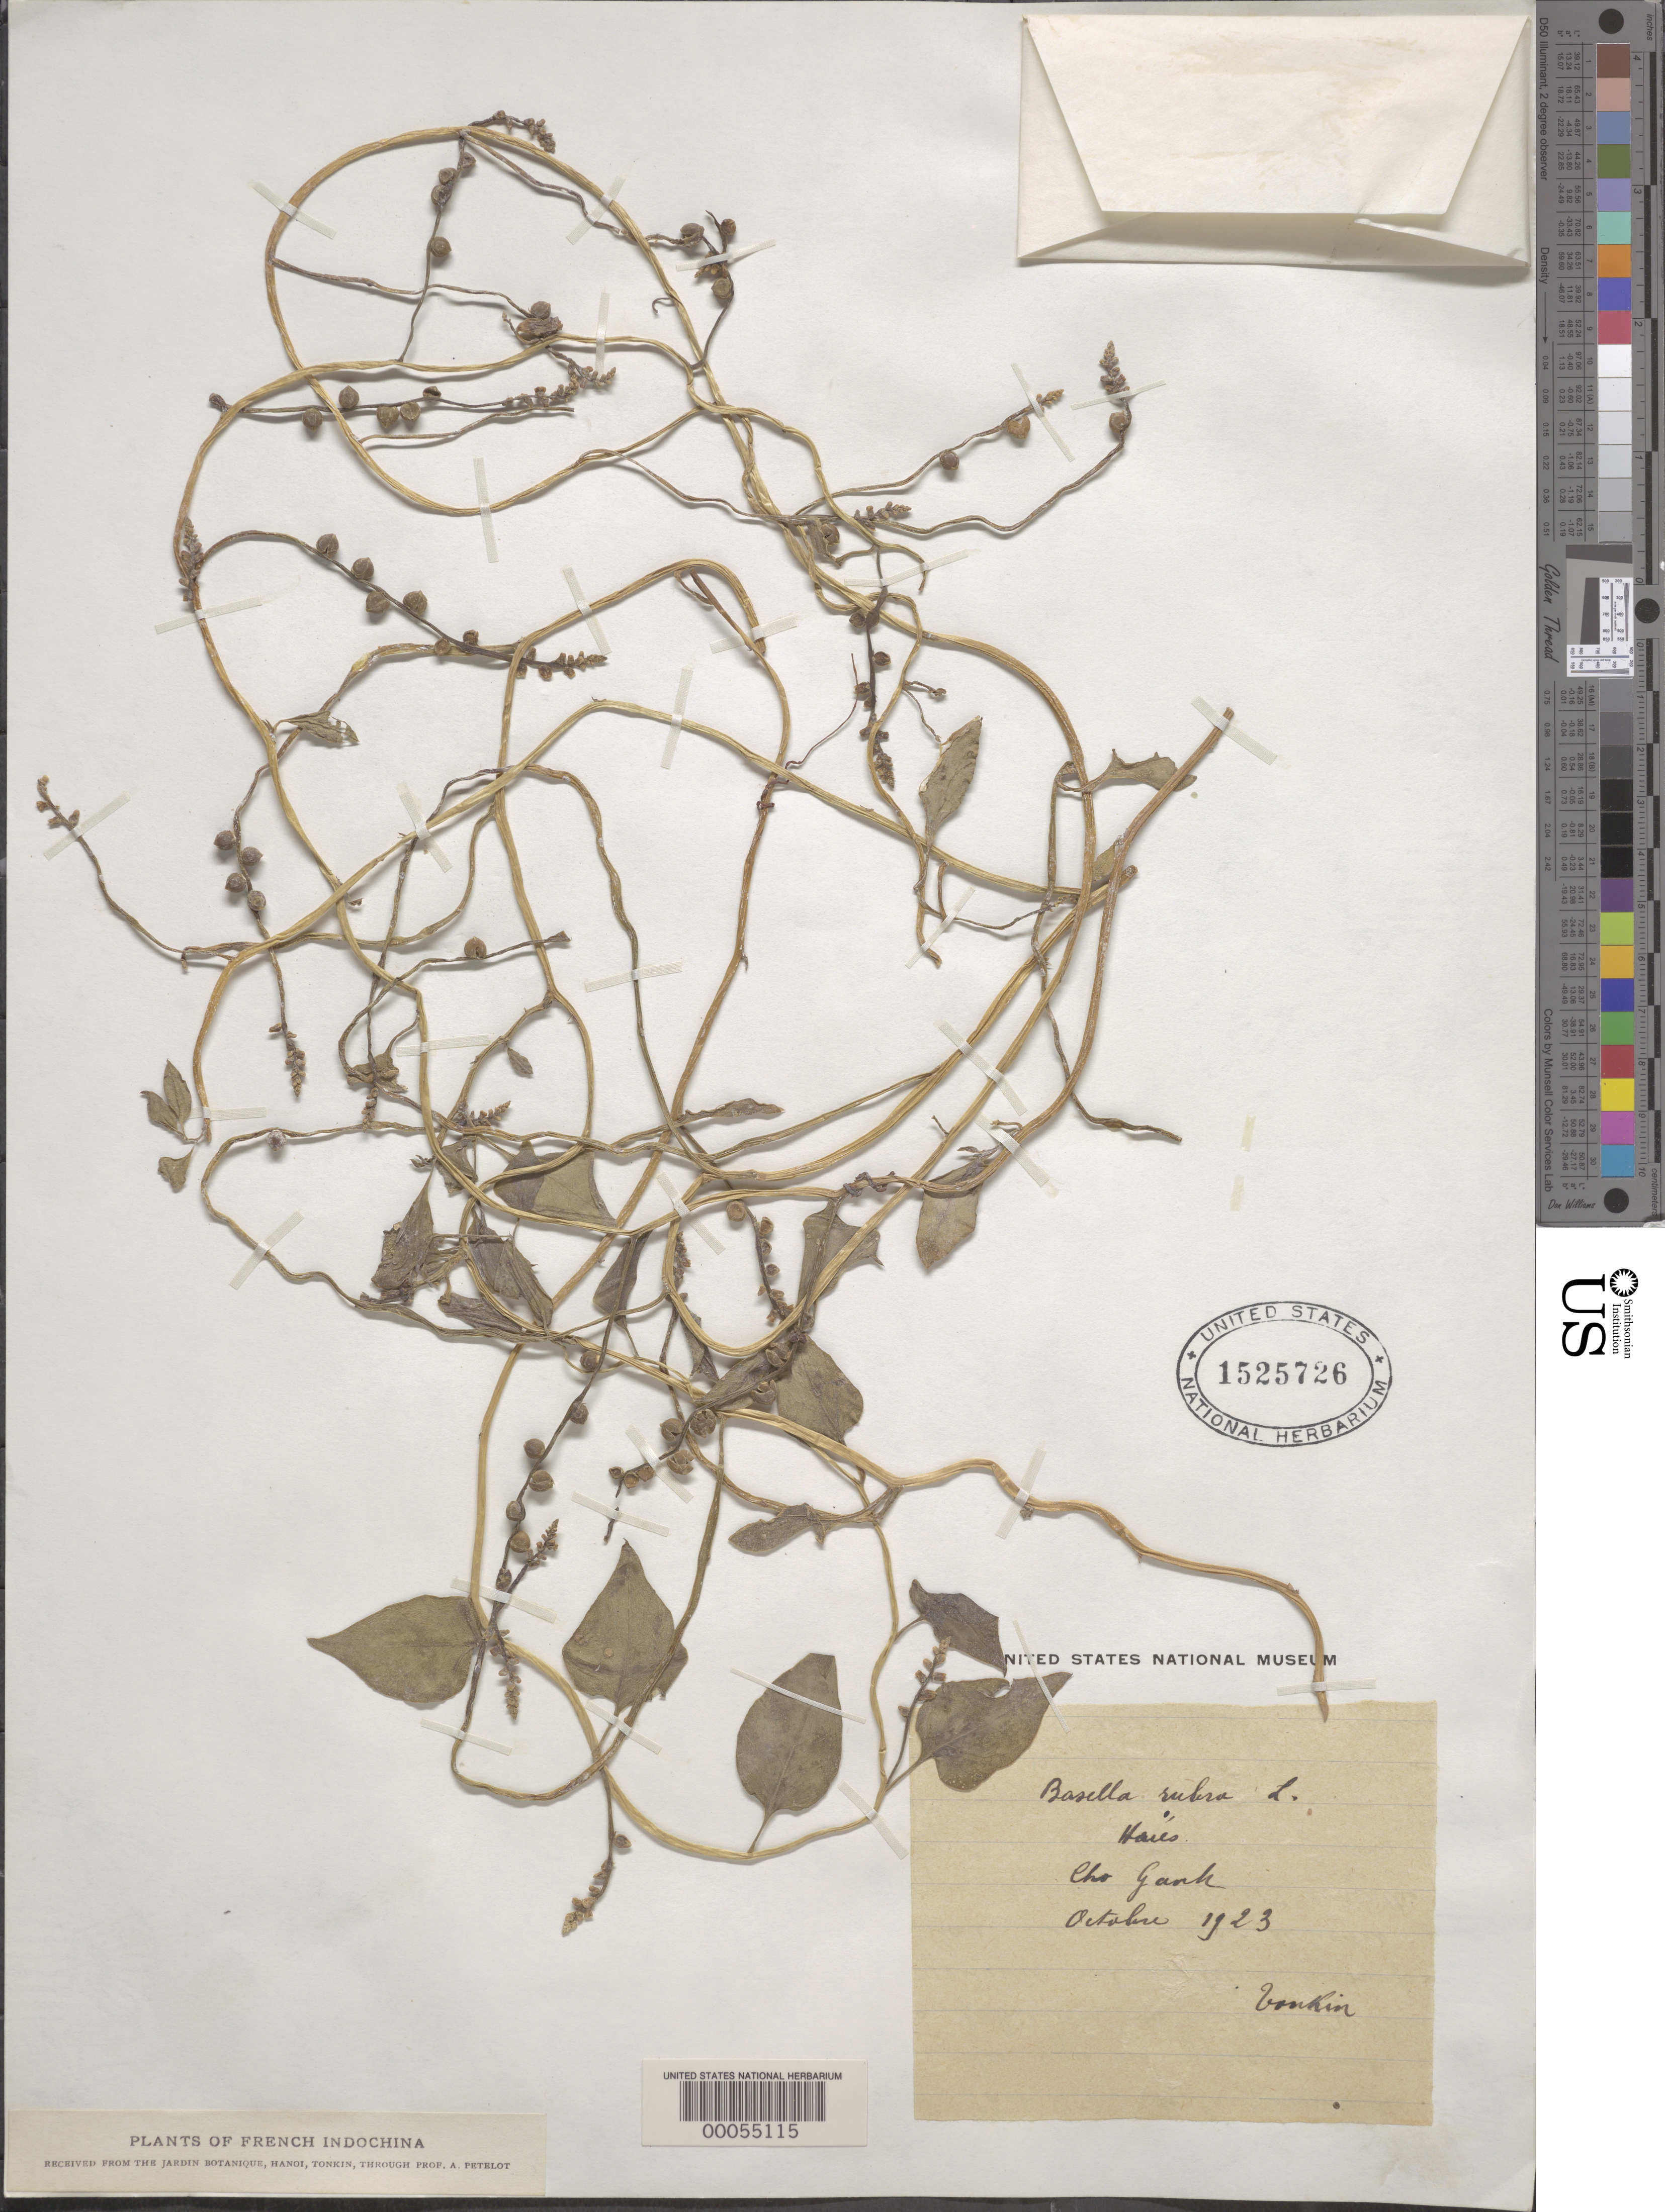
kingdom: Plantae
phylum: Tracheophyta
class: Magnoliopsida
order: Caryophyllales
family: Basellaceae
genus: Basella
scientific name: Basella alba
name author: L.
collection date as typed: Oct 1923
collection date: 1923-10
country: Vietnam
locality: Cho gank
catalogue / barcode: US 1525726